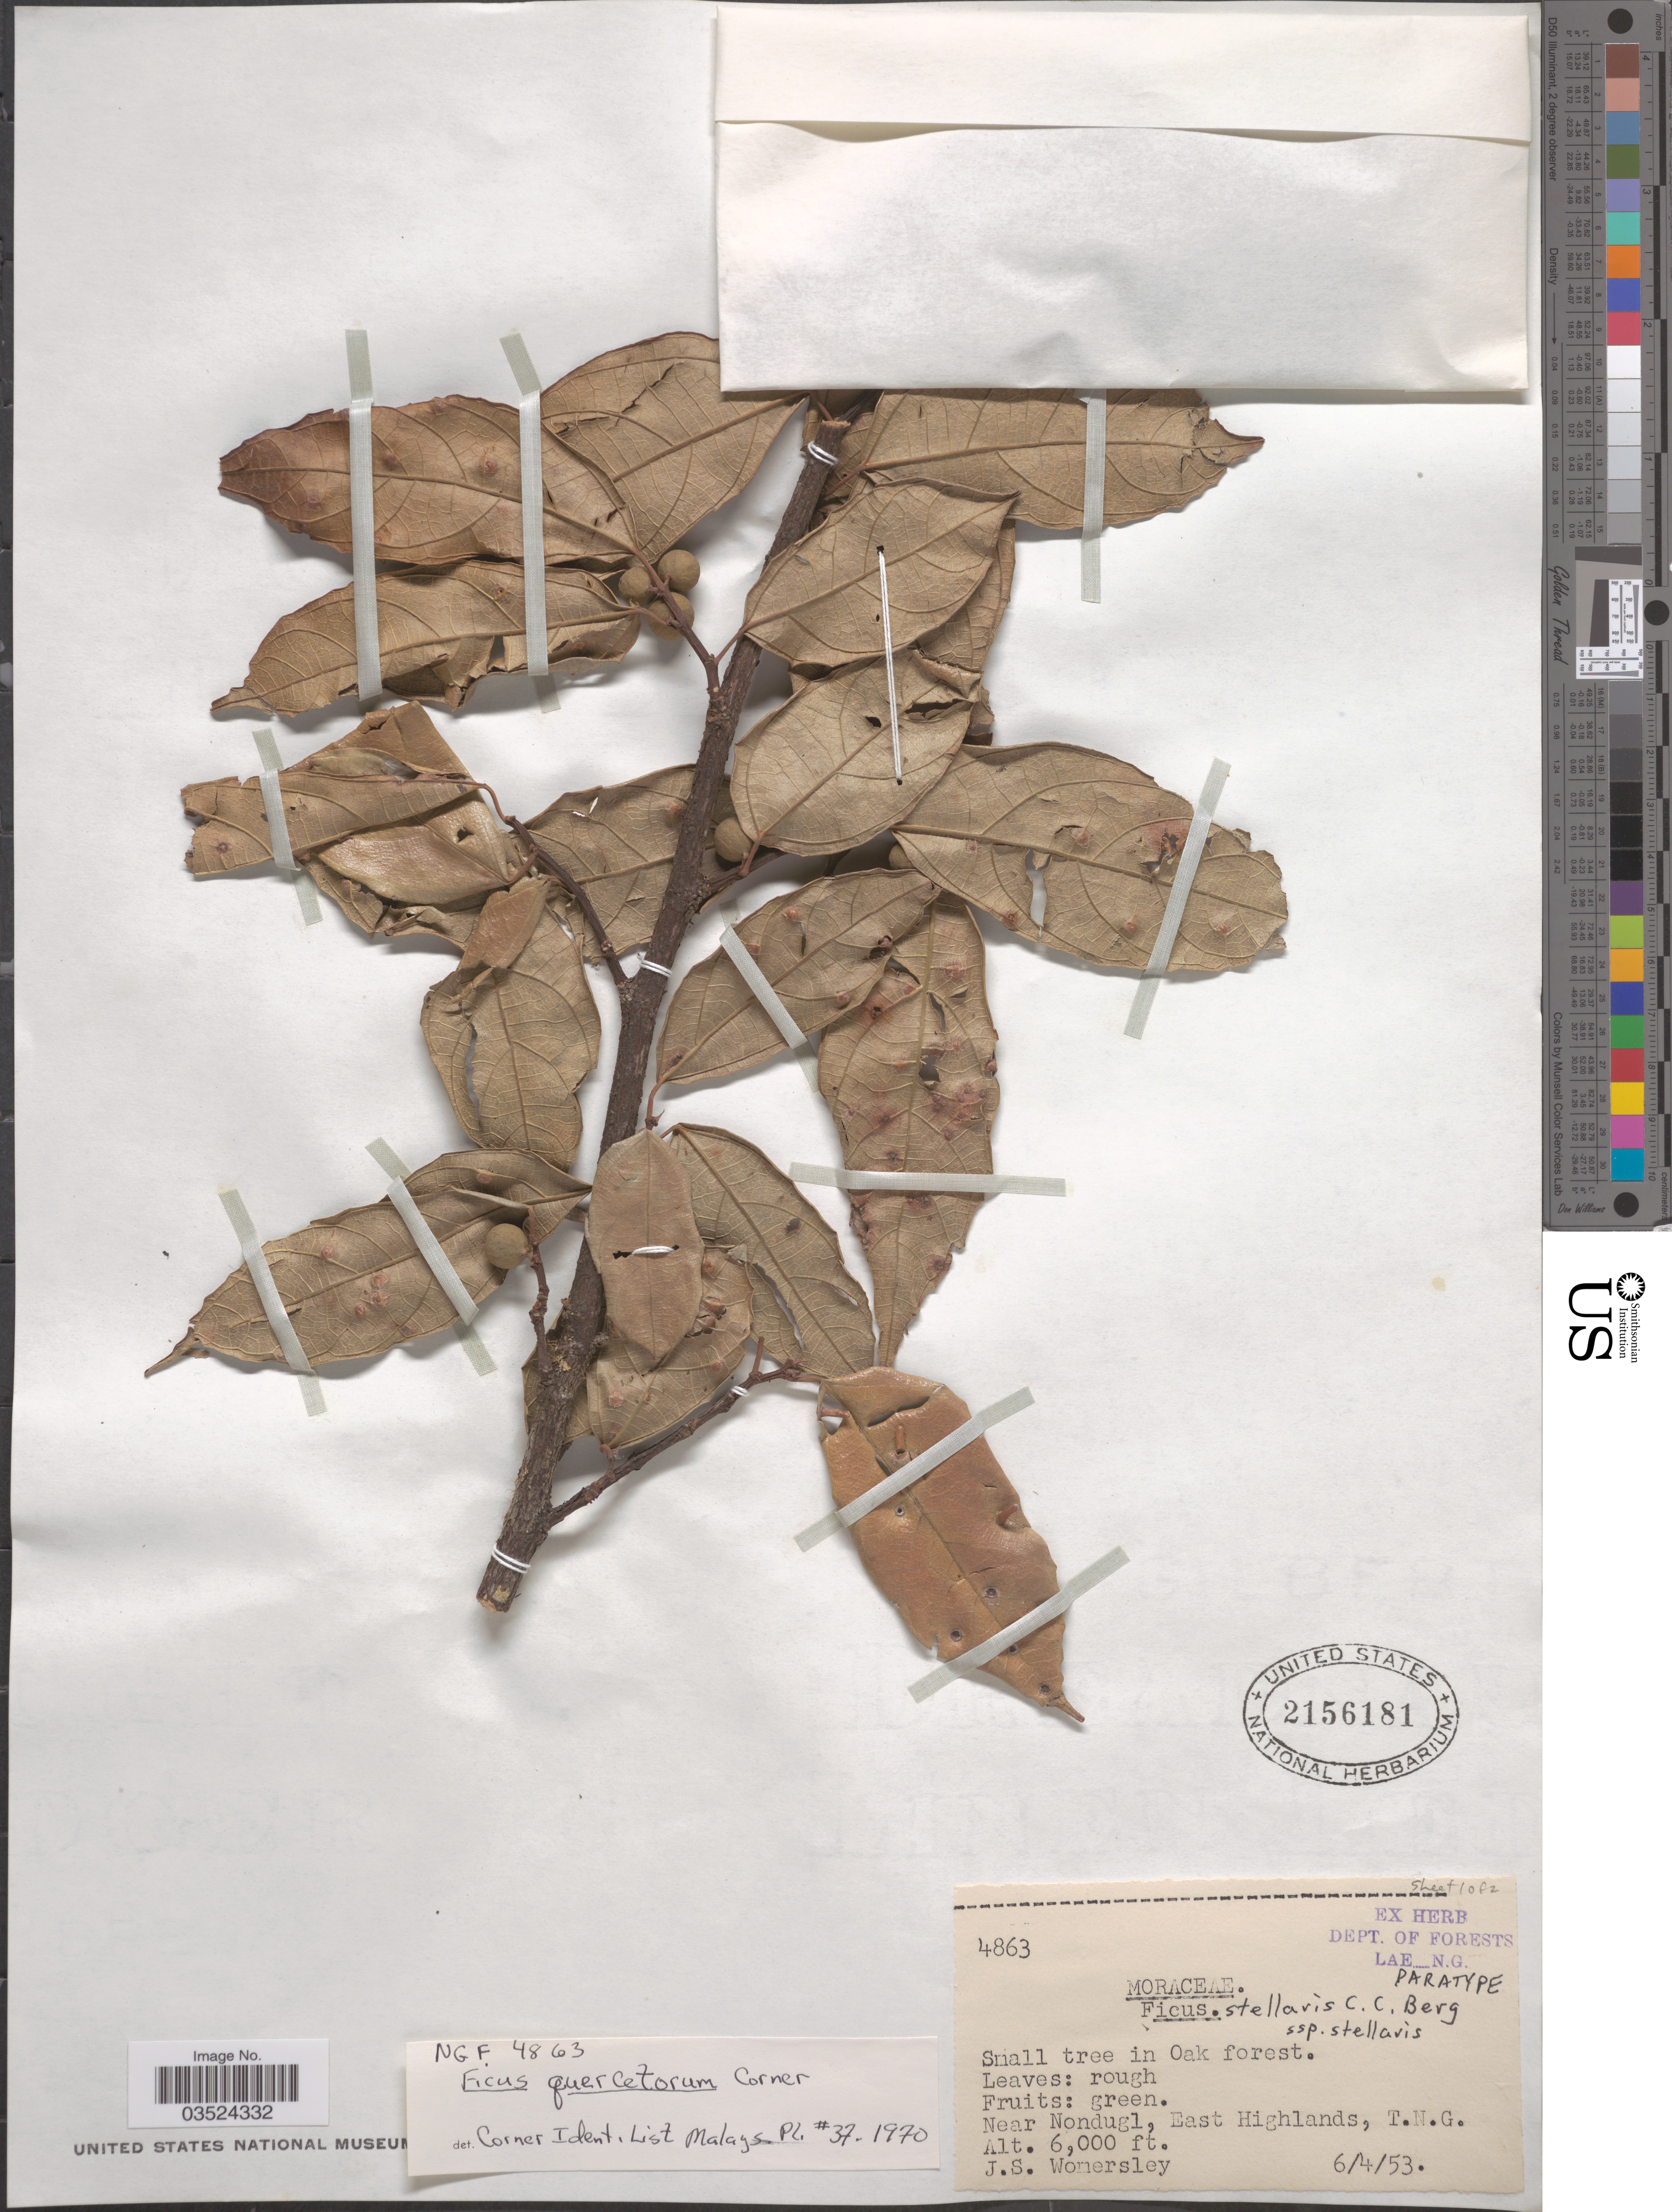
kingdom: Plantae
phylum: Tracheophyta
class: Magnoliopsida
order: Rosales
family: Moraceae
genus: Ficus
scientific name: Ficus stellaris subsp. stellaris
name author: C.C. Berg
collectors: J. S. Womersley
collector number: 4863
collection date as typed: Transcribed d/m/y: 6/4/53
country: Papua New Guinea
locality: Near Nondugl, East Highlands, T.N.G.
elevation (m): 1829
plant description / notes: cited by C.C. Berg, Blumea 48: 585. 2003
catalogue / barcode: US 2156181